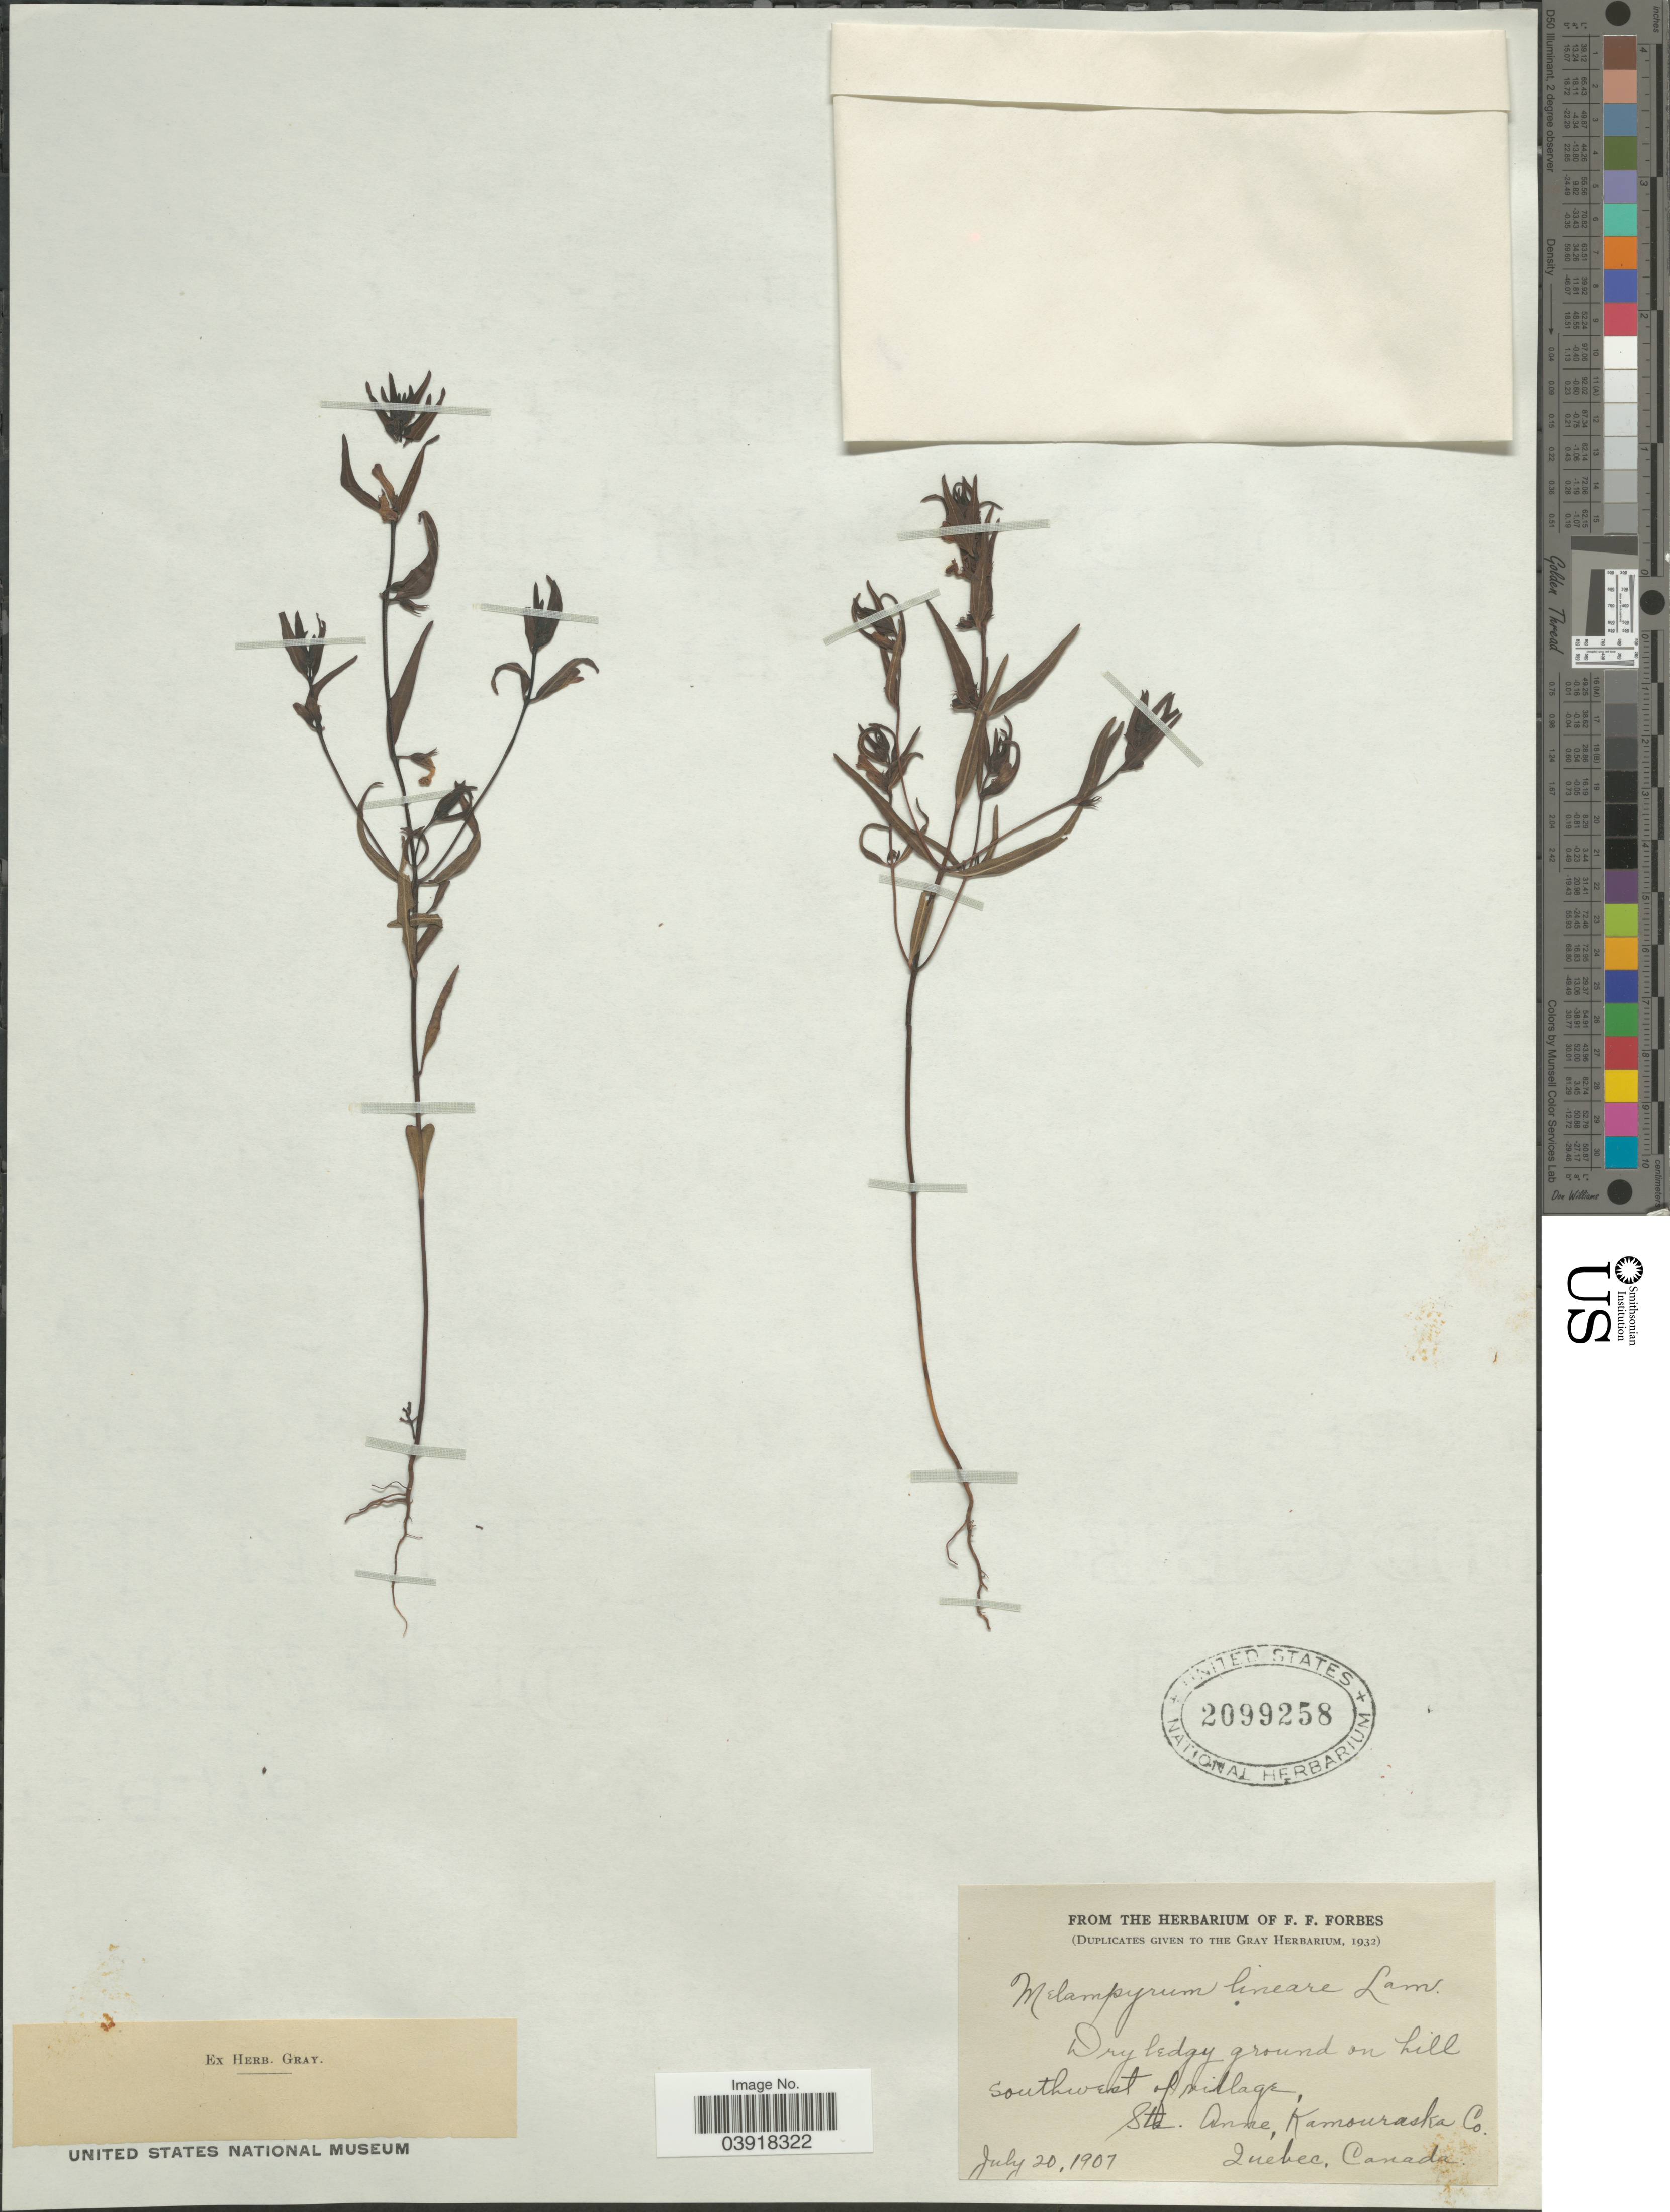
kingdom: Plantae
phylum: Tracheophyta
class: Magnoliopsida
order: Lamiales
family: Orobanchaceae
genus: Melampyrum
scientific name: Melampyrum lineare var. latifolium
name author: (Muhl.) P. Beauv.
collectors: Ex herb. F. F. Forbes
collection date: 1907-07-20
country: Canada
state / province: Quebec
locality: On hill southwest of village, Ste. Anne, Kamouraska Co.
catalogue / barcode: US 2099258